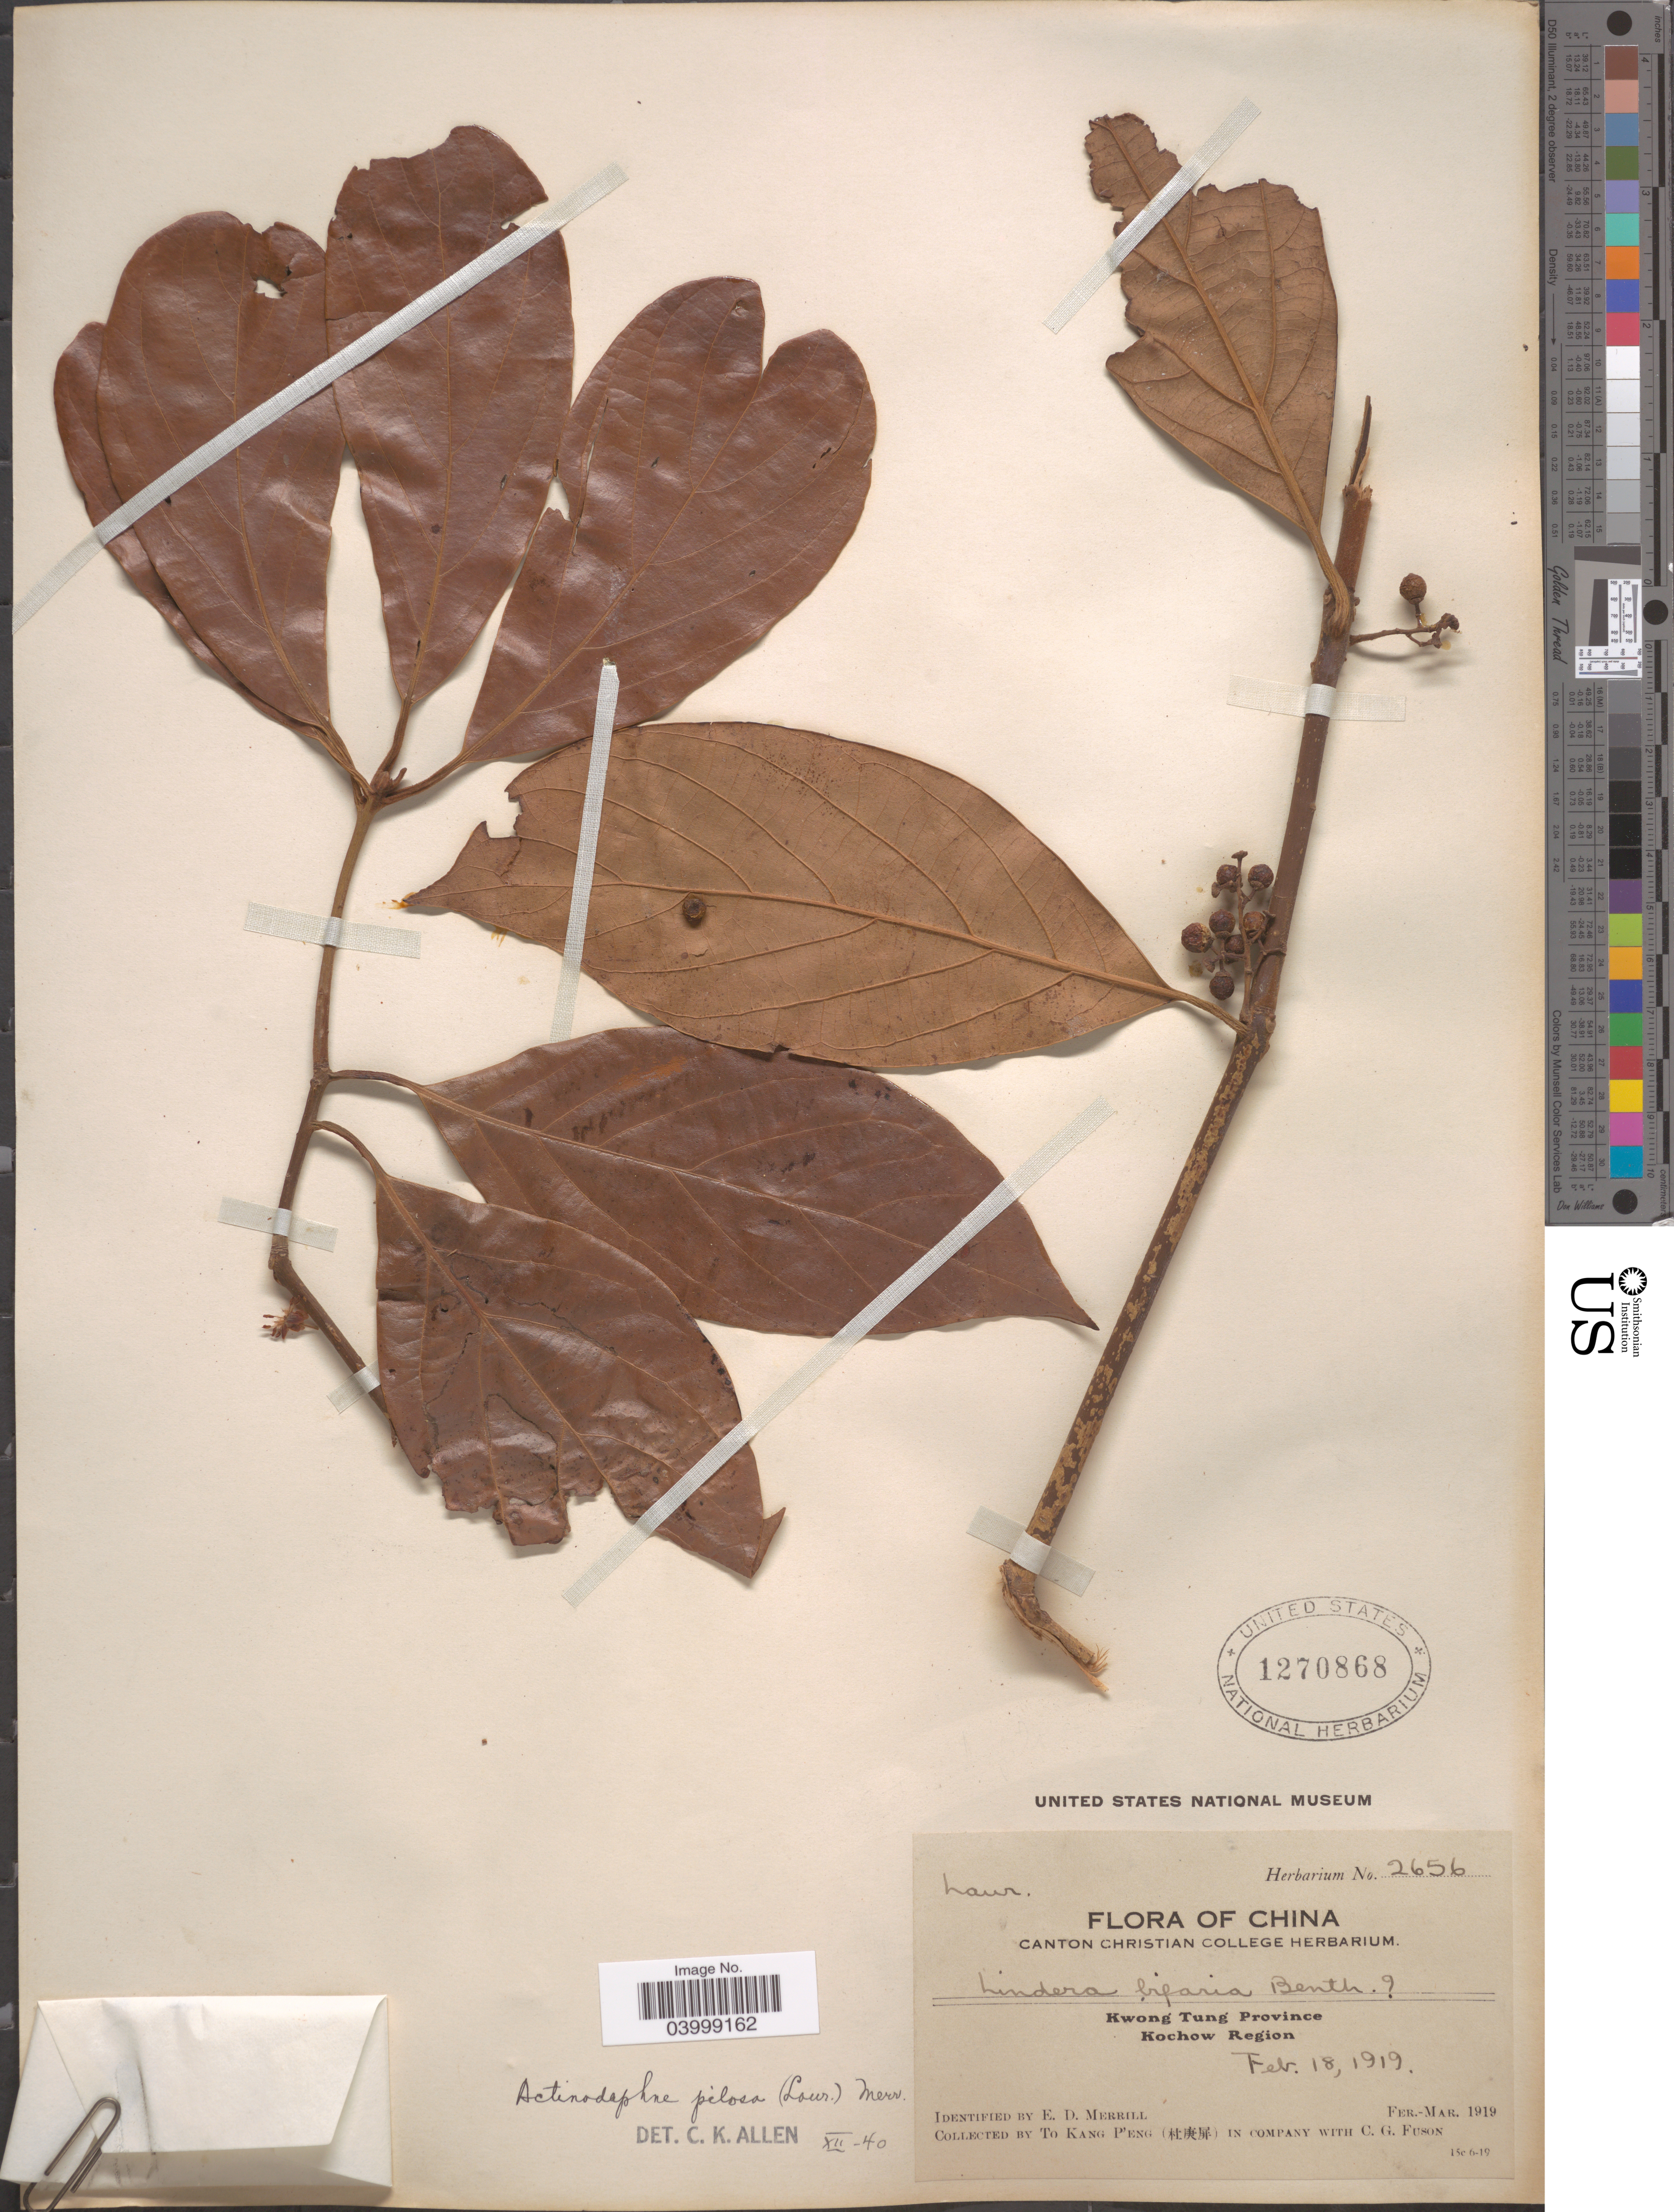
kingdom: Plantae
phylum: Tracheophyta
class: Magnoliopsida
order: Laurales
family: Lauraceae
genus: Actinodaphne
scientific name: Actinodaphne pilosa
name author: (Lour.) Merr.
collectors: To Kang P'eng & C. Fuson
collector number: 2656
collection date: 1919-02-18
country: China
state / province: Guangdong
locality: Kwong Tung Province. Kochow Region.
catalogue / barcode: US 1270868